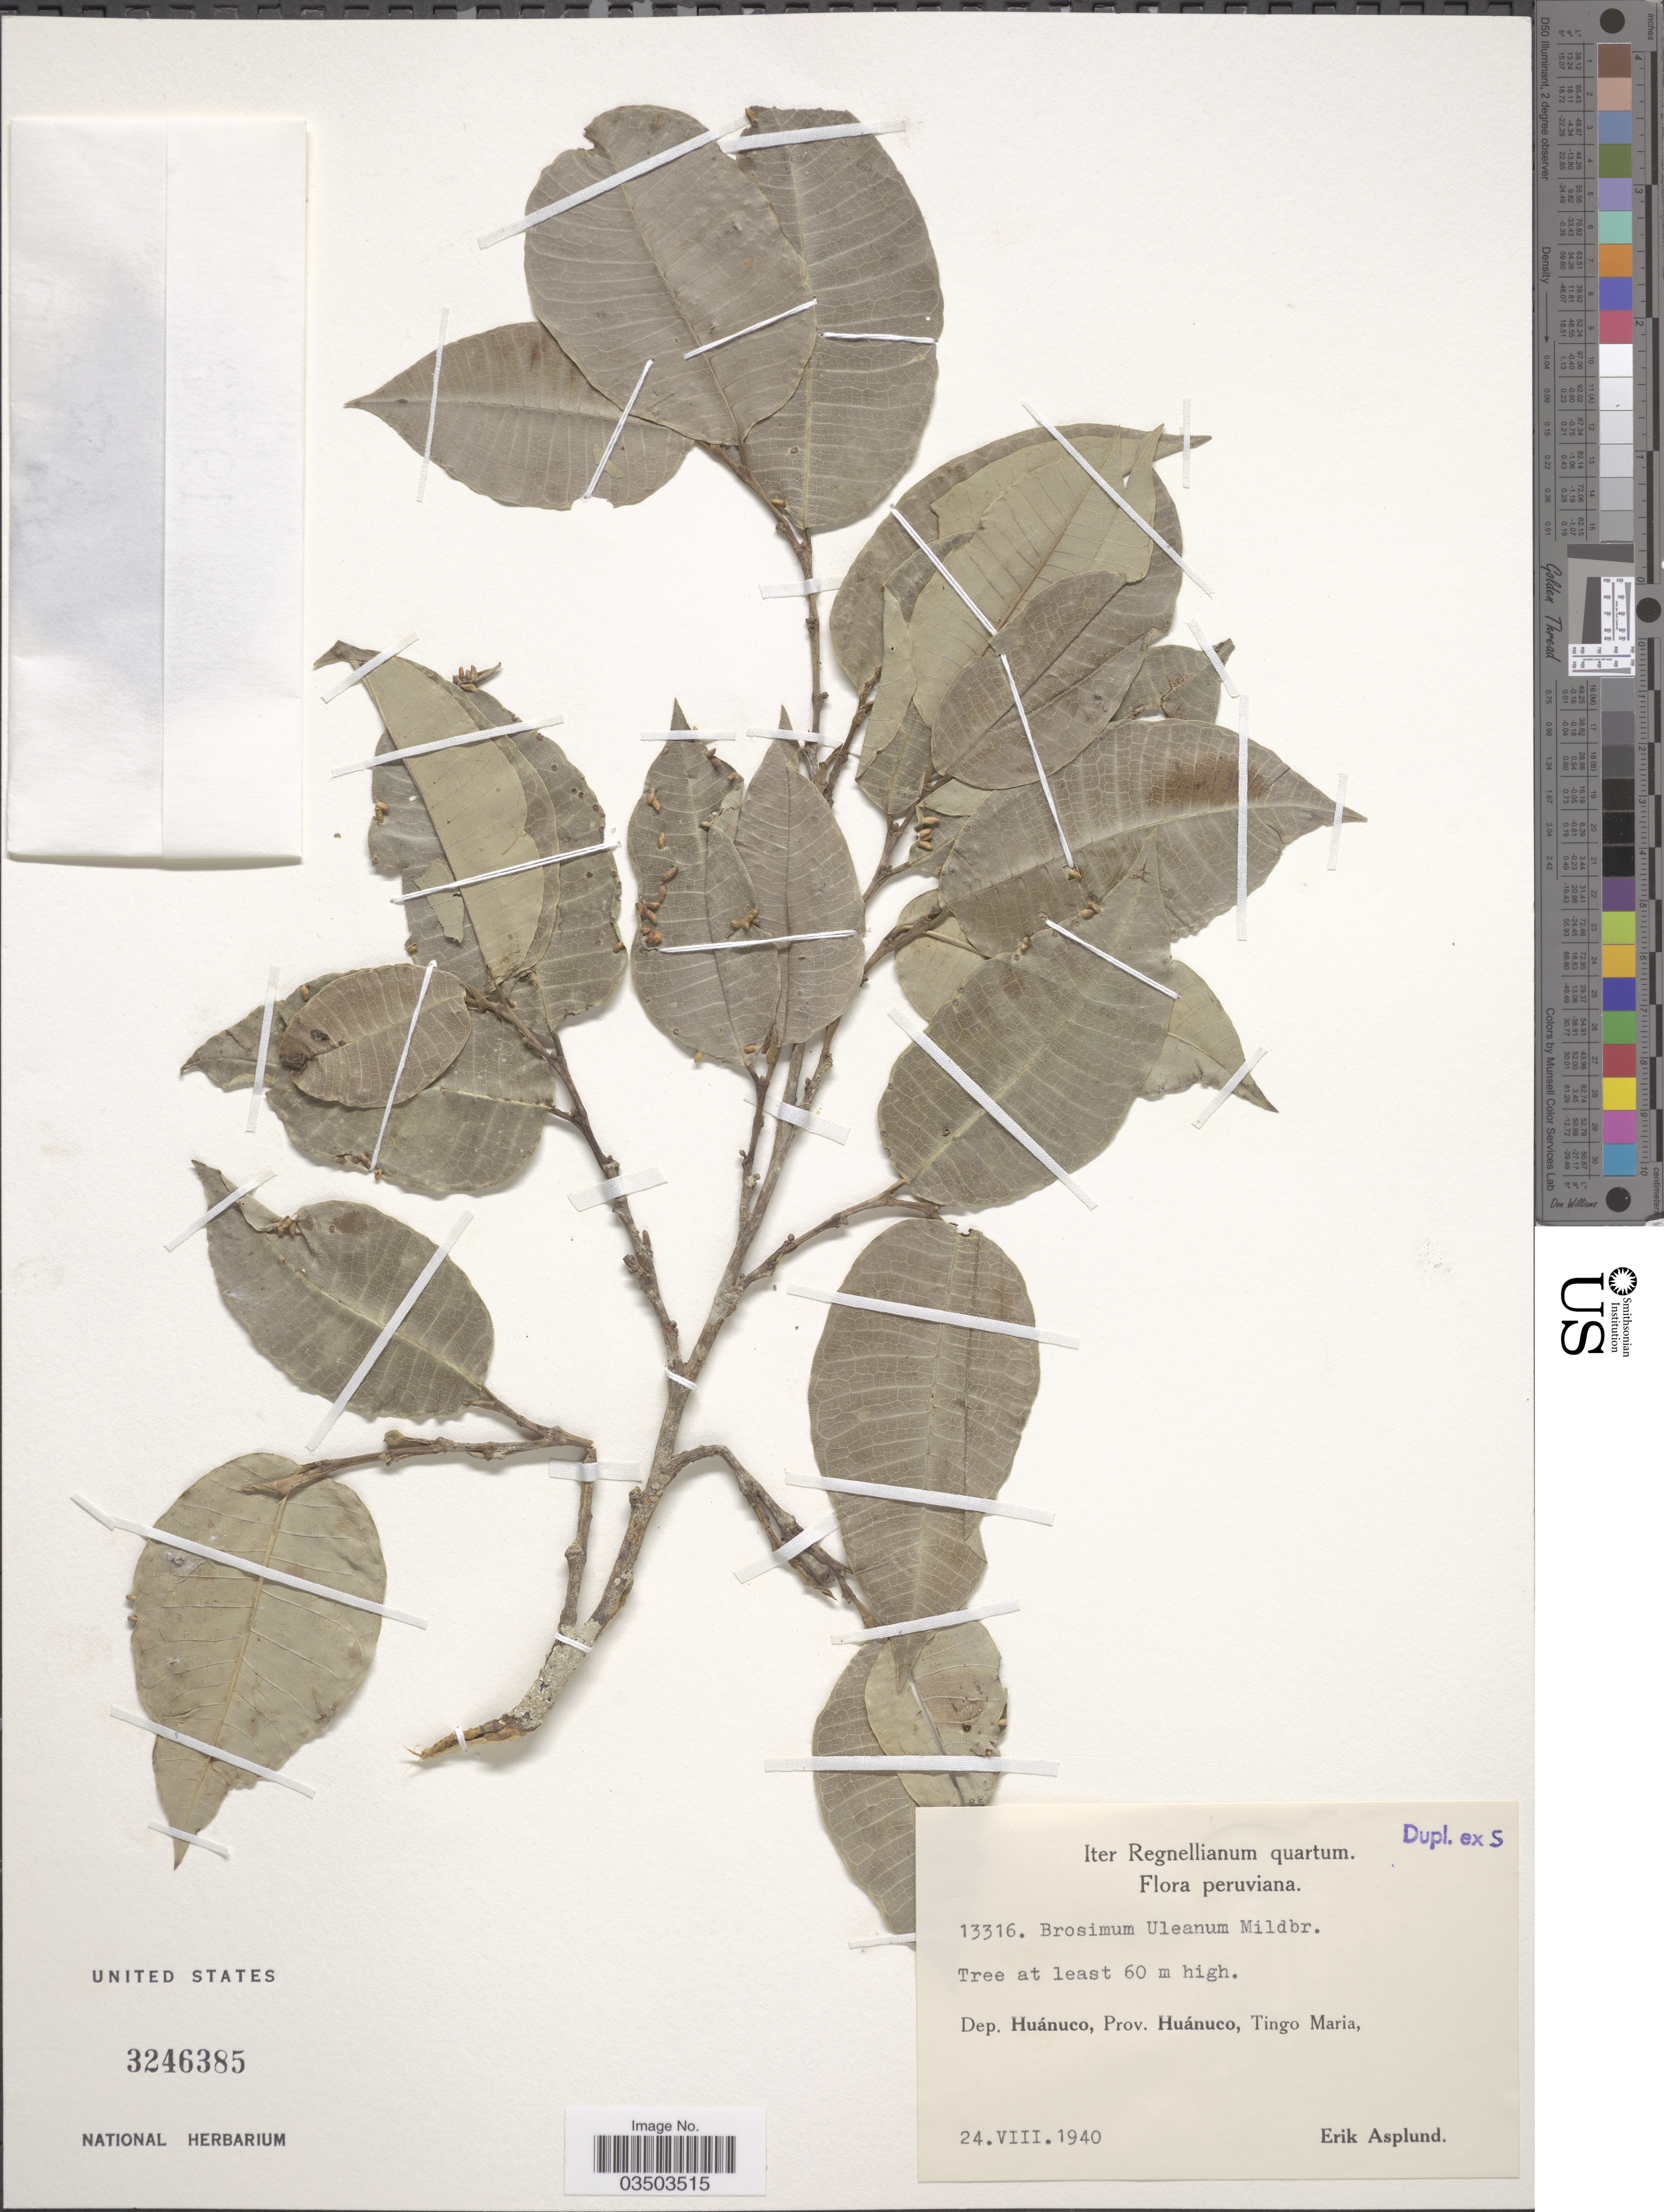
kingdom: Plantae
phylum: Tracheophyta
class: Magnoliopsida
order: Rosales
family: Moraceae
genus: Brosimum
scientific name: Brosimum uleanum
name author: Mildbr.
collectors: E. Asplund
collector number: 13316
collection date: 1940-08-24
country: Peru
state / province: Huánuco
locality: Dep. Huánuco, Tingo Maria.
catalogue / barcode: US 3246385